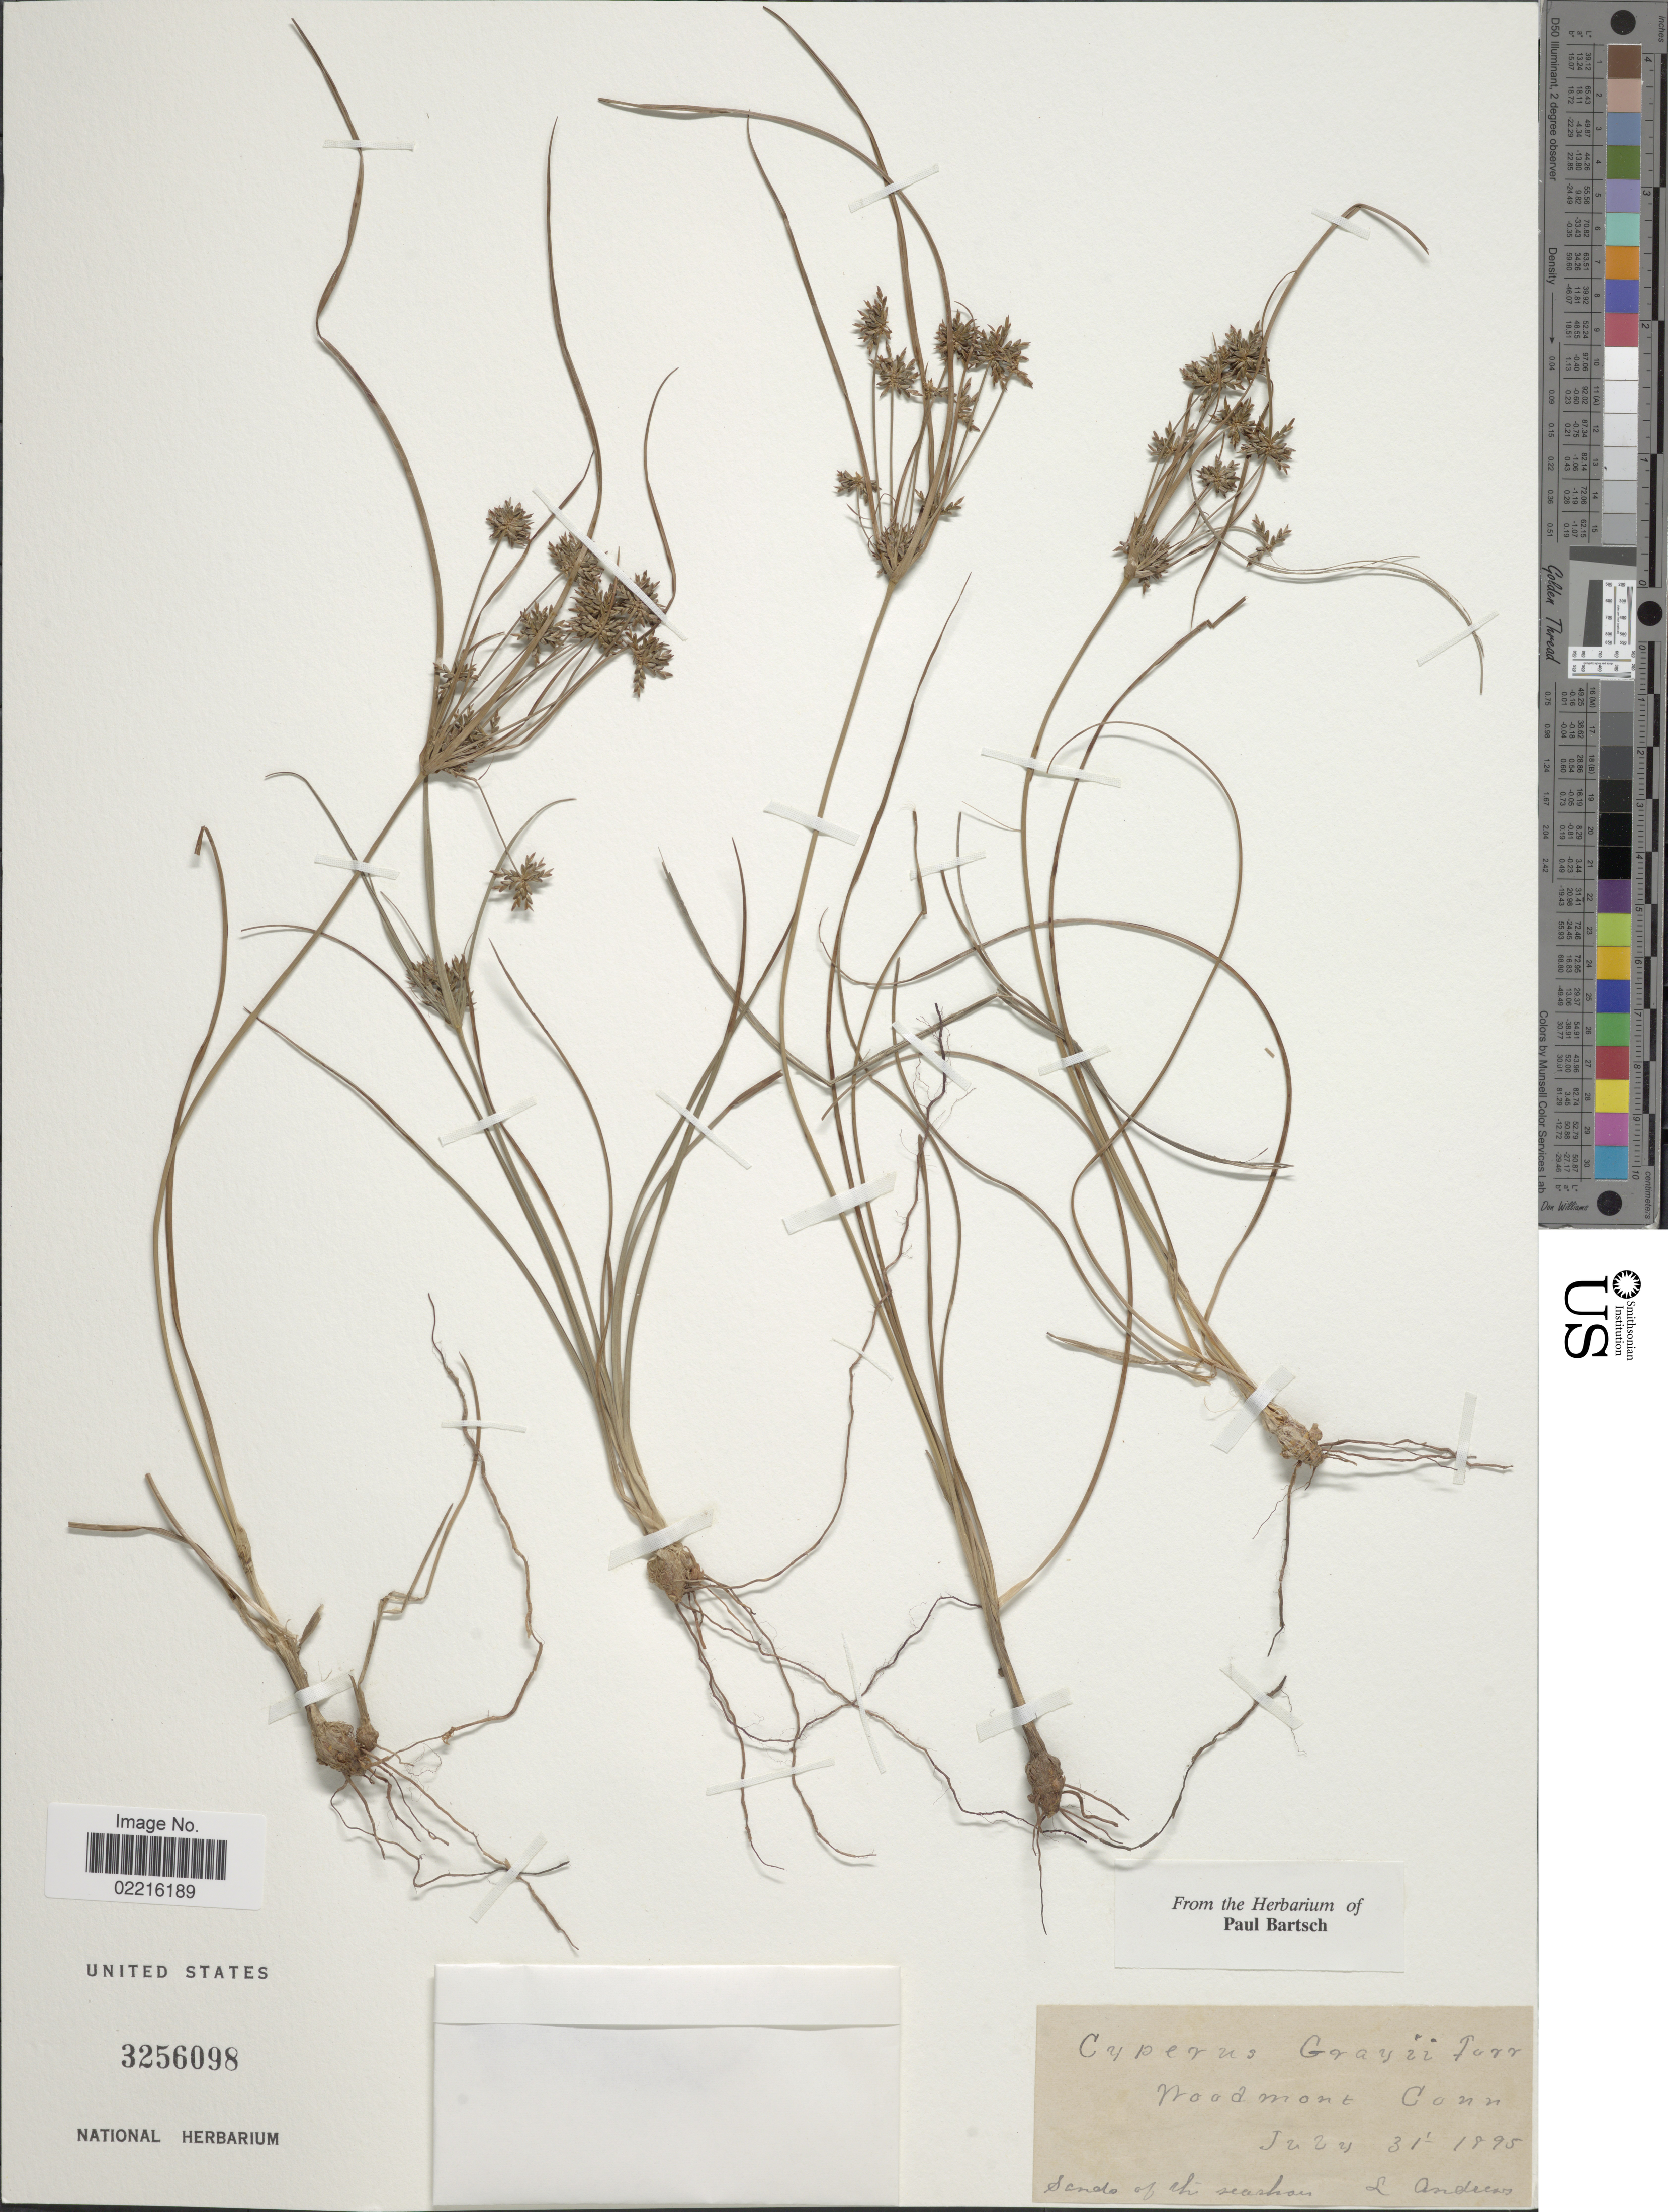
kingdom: Plantae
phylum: Tracheophyta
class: Liliopsida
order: Poales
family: Cyperaceae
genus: Cyperus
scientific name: Cyperus grayi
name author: Torr.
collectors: L. Andrews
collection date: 1895-07-31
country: United States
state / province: Connecticut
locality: Woodmont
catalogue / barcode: US 3256098